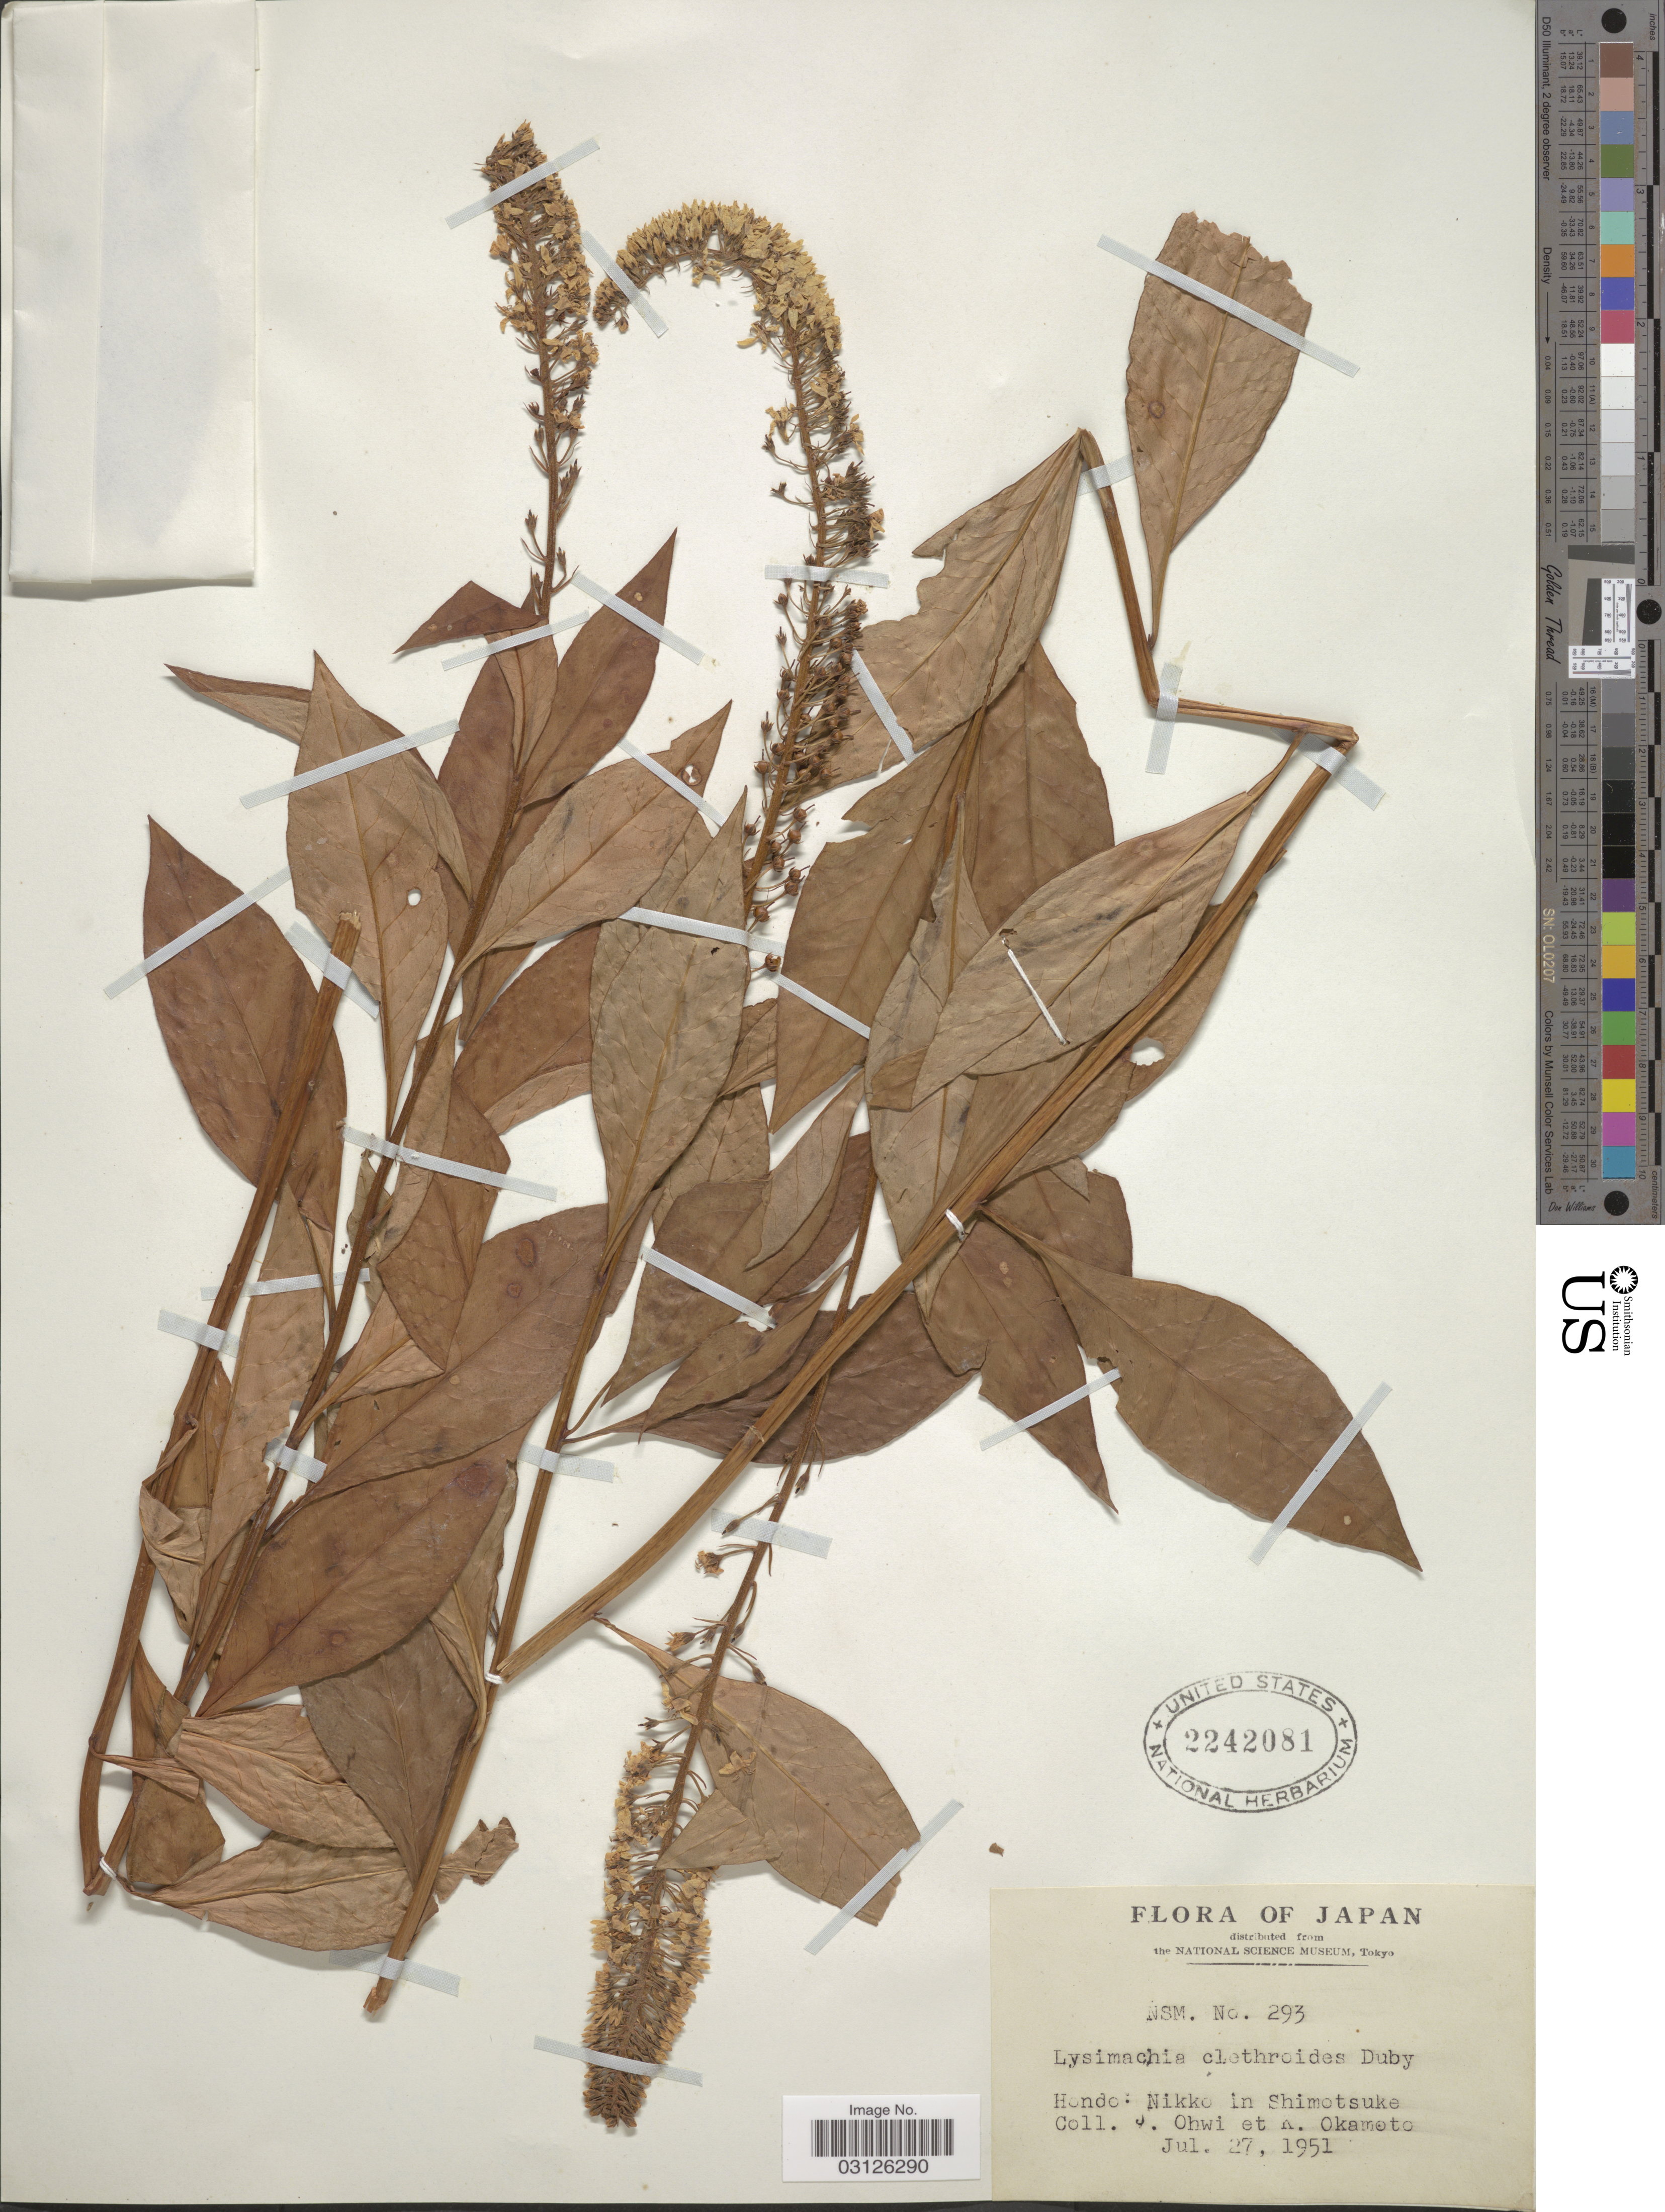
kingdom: Plantae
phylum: Tracheophyta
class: Magnoliopsida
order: Ericales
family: Primulaceae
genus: Lysimachia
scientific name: Lysimachia clethroides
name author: Duby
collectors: J. Ohwi & K. Okamoto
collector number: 293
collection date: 1951-07-27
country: Japan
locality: Hondo: Nikko in Shimotsuke.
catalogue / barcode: US 2242081